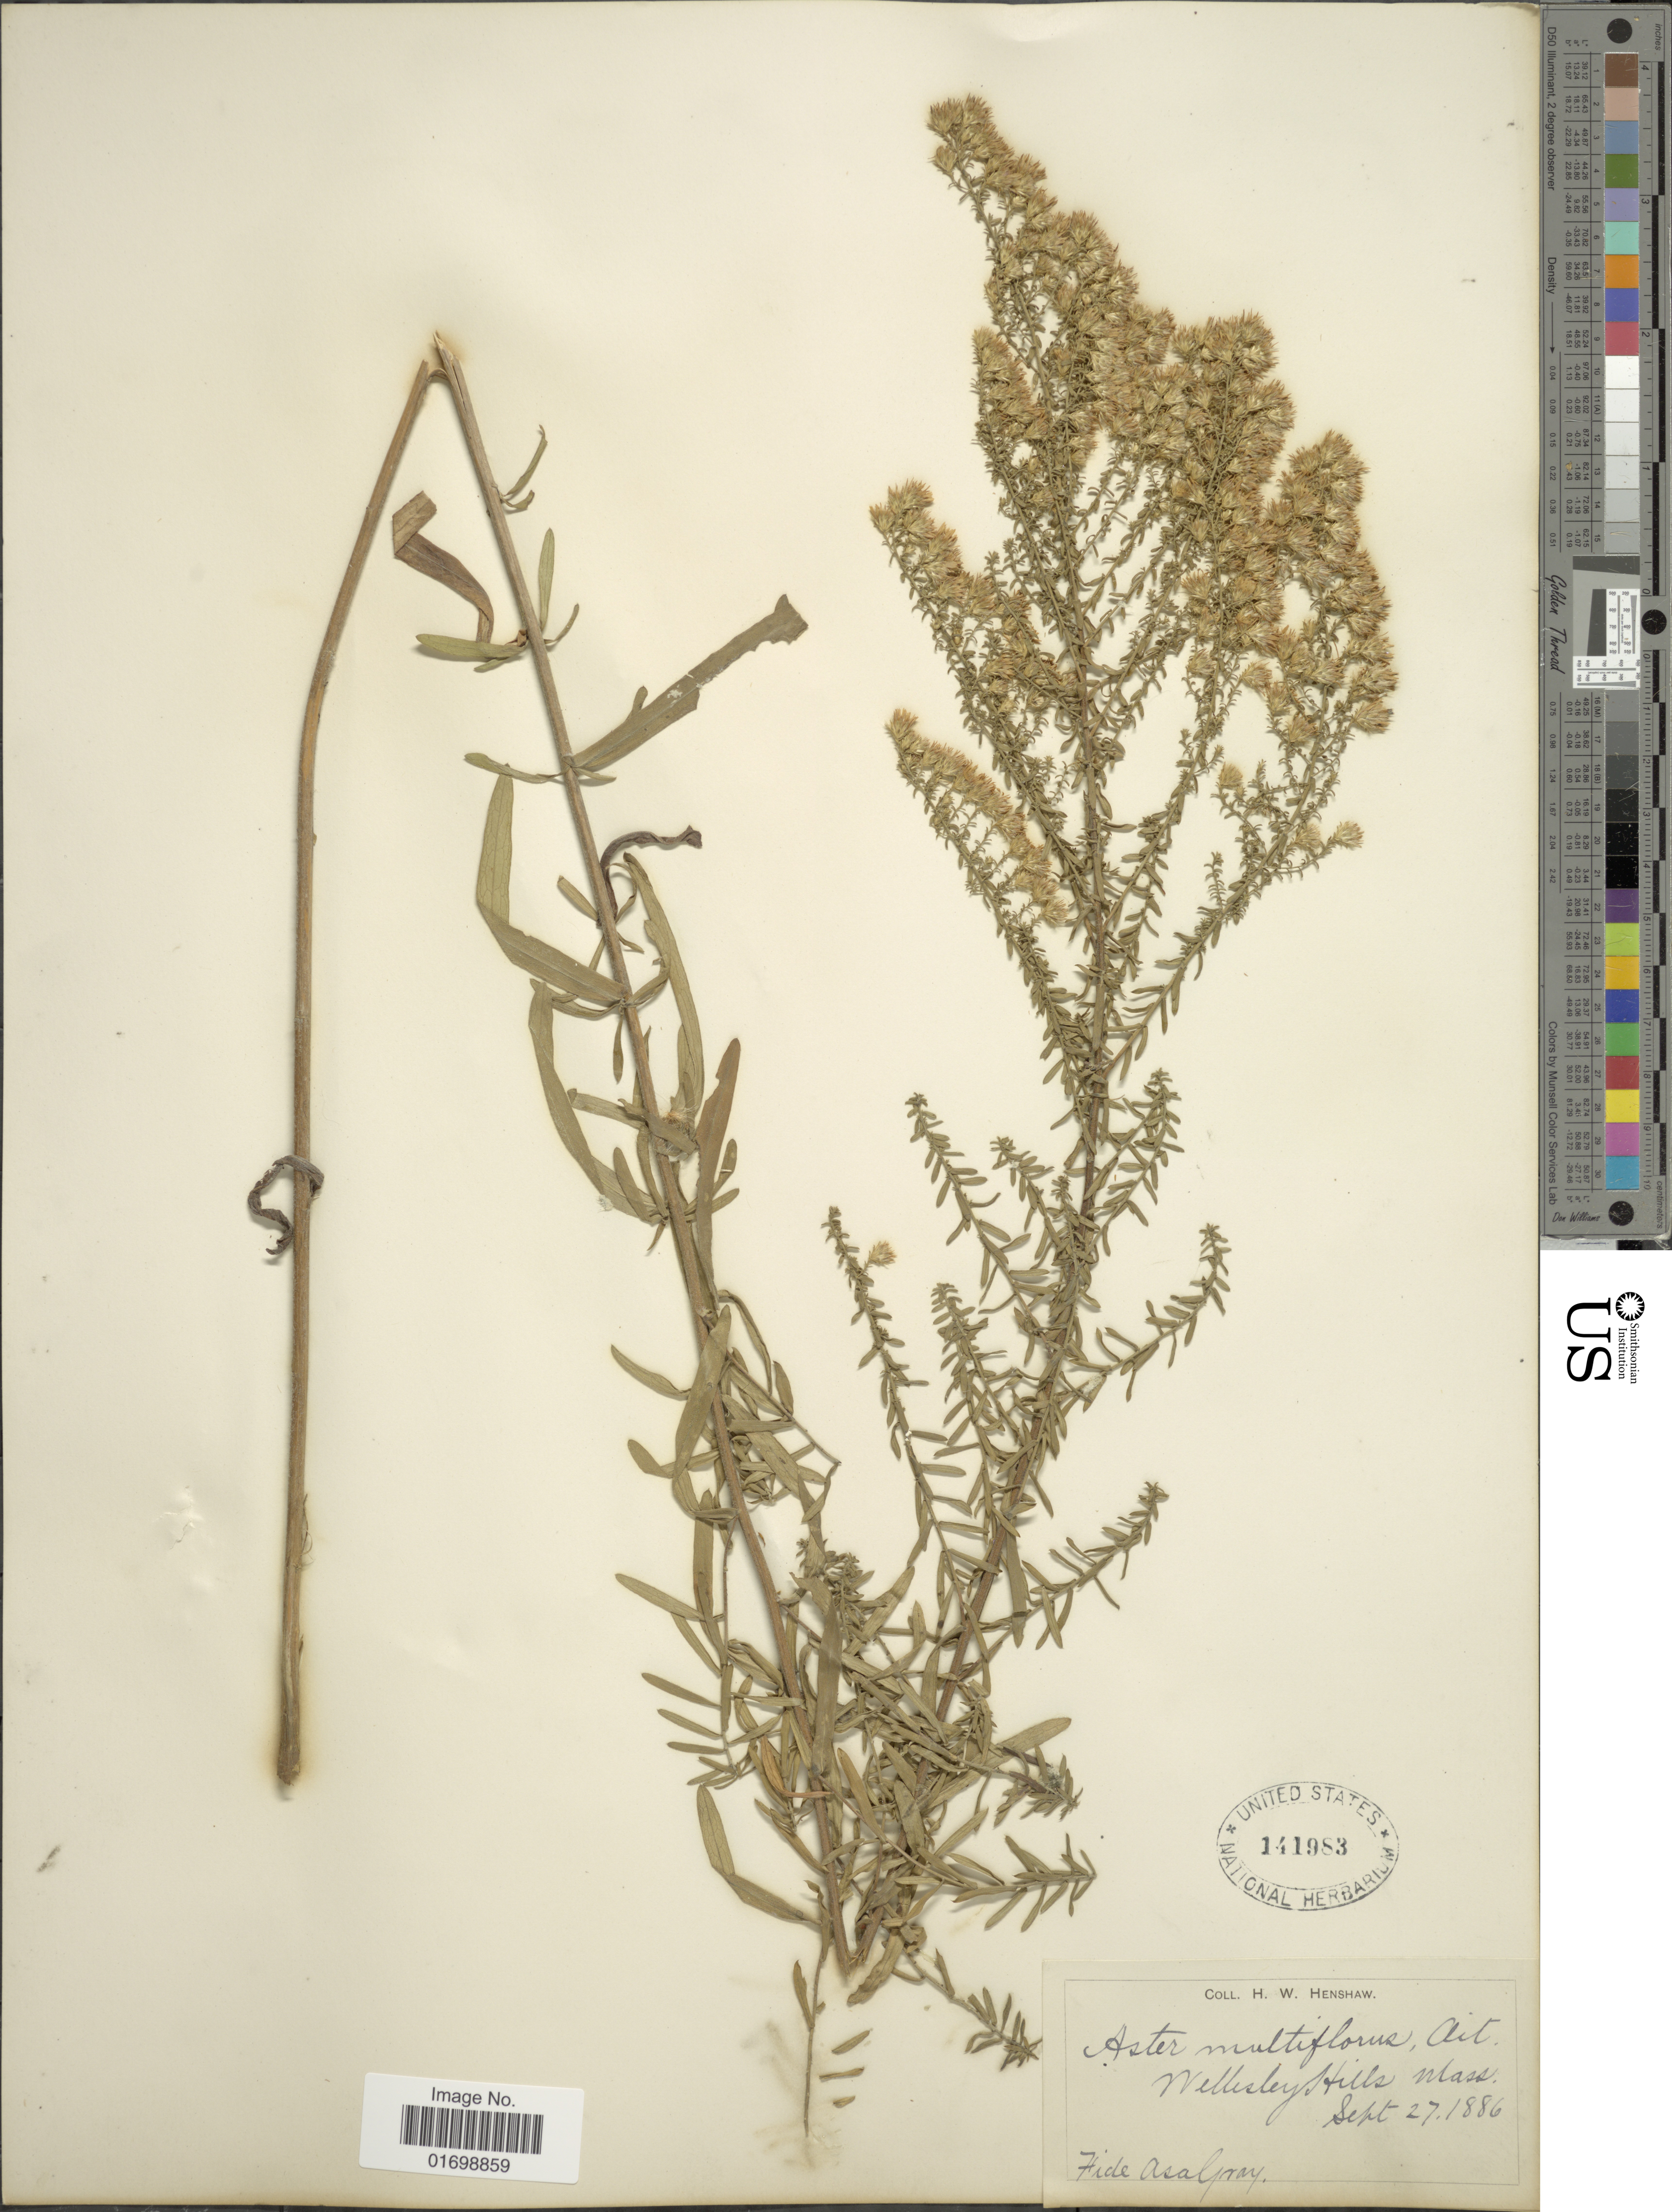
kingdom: Plantae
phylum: Tracheophyta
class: Magnoliopsida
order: Asterales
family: Asteraceae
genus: Symphyotrichum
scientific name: Symphyotrichum ericoides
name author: (L.) G.L. Nesom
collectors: H. Henshaw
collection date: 1886-09-27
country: United States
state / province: Massachusetts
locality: Wellesley Hills.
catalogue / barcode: US 141983